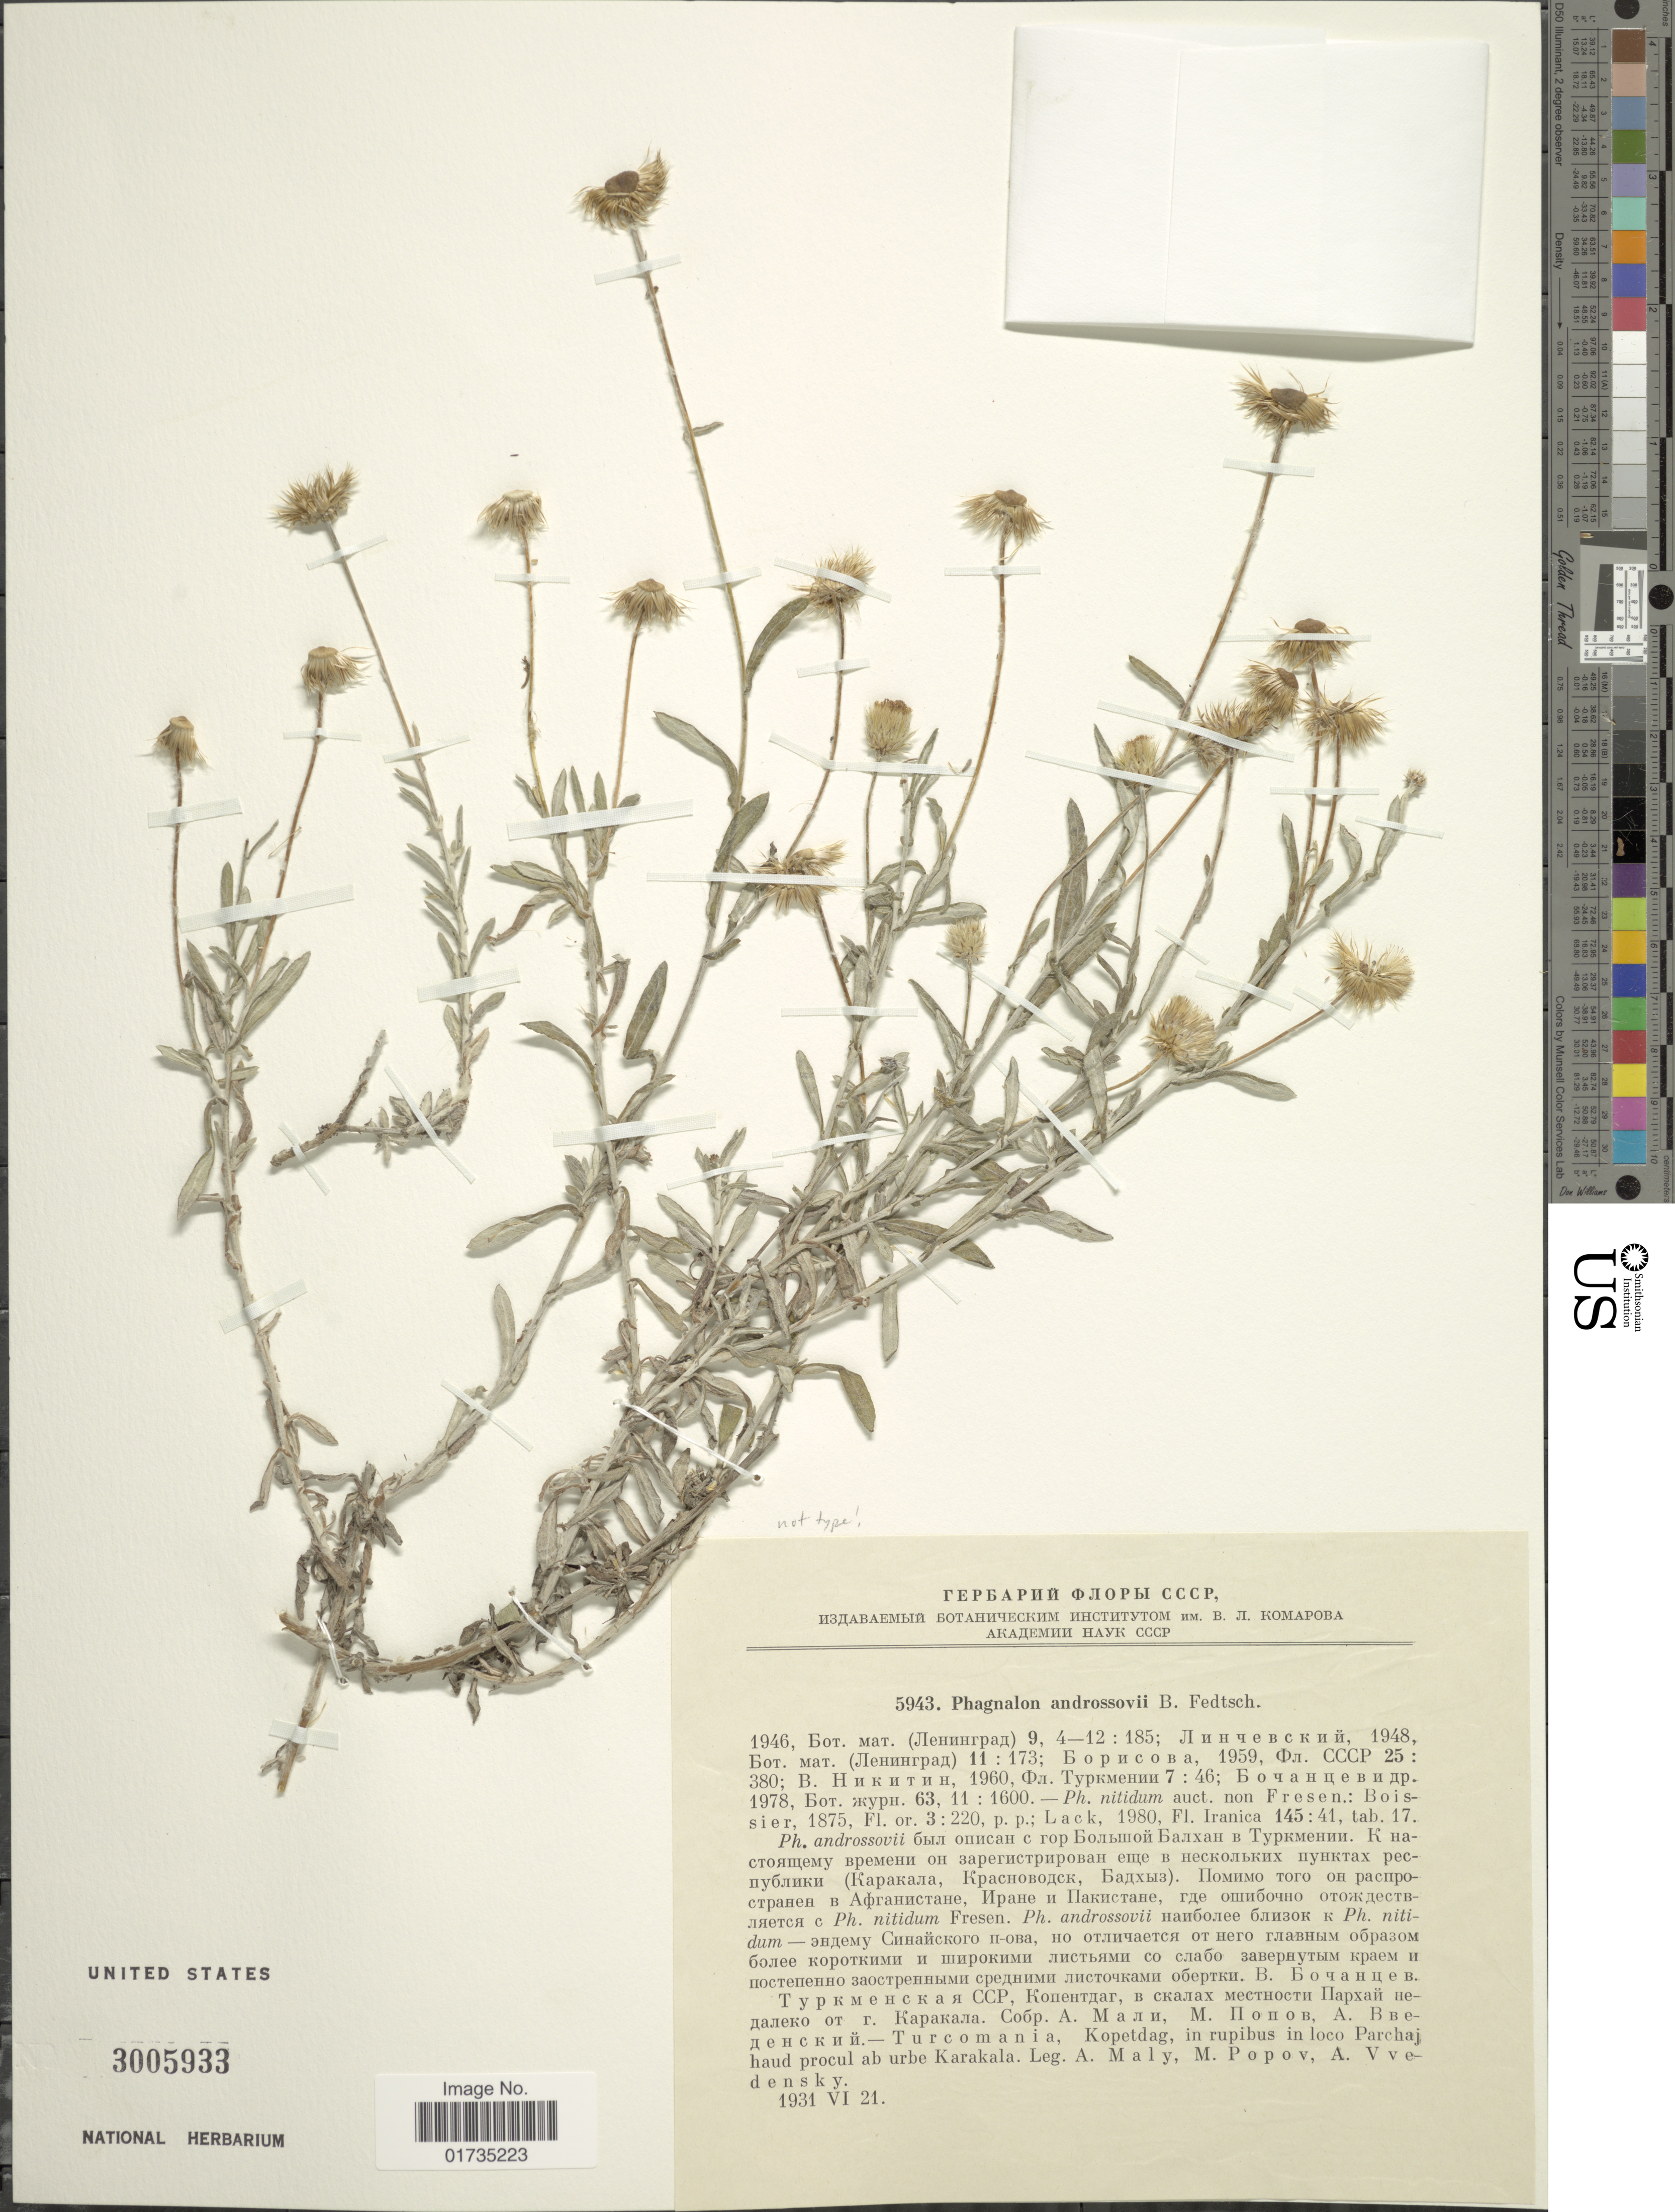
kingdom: Plantae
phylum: Tracheophyta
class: Magnoliopsida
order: Asterales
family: Asteraceae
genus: Phagnalon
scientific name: Phagnalon androssovii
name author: B. Fedtsch.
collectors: A. Maly, M. Popov & A. Vvedensky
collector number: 5943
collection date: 1931-06-21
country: Turkmenistan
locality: Turcomania, Kopetdag, in rupibus in loco Parchaj haud procul ab urbe Karakala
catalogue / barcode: US 3005933